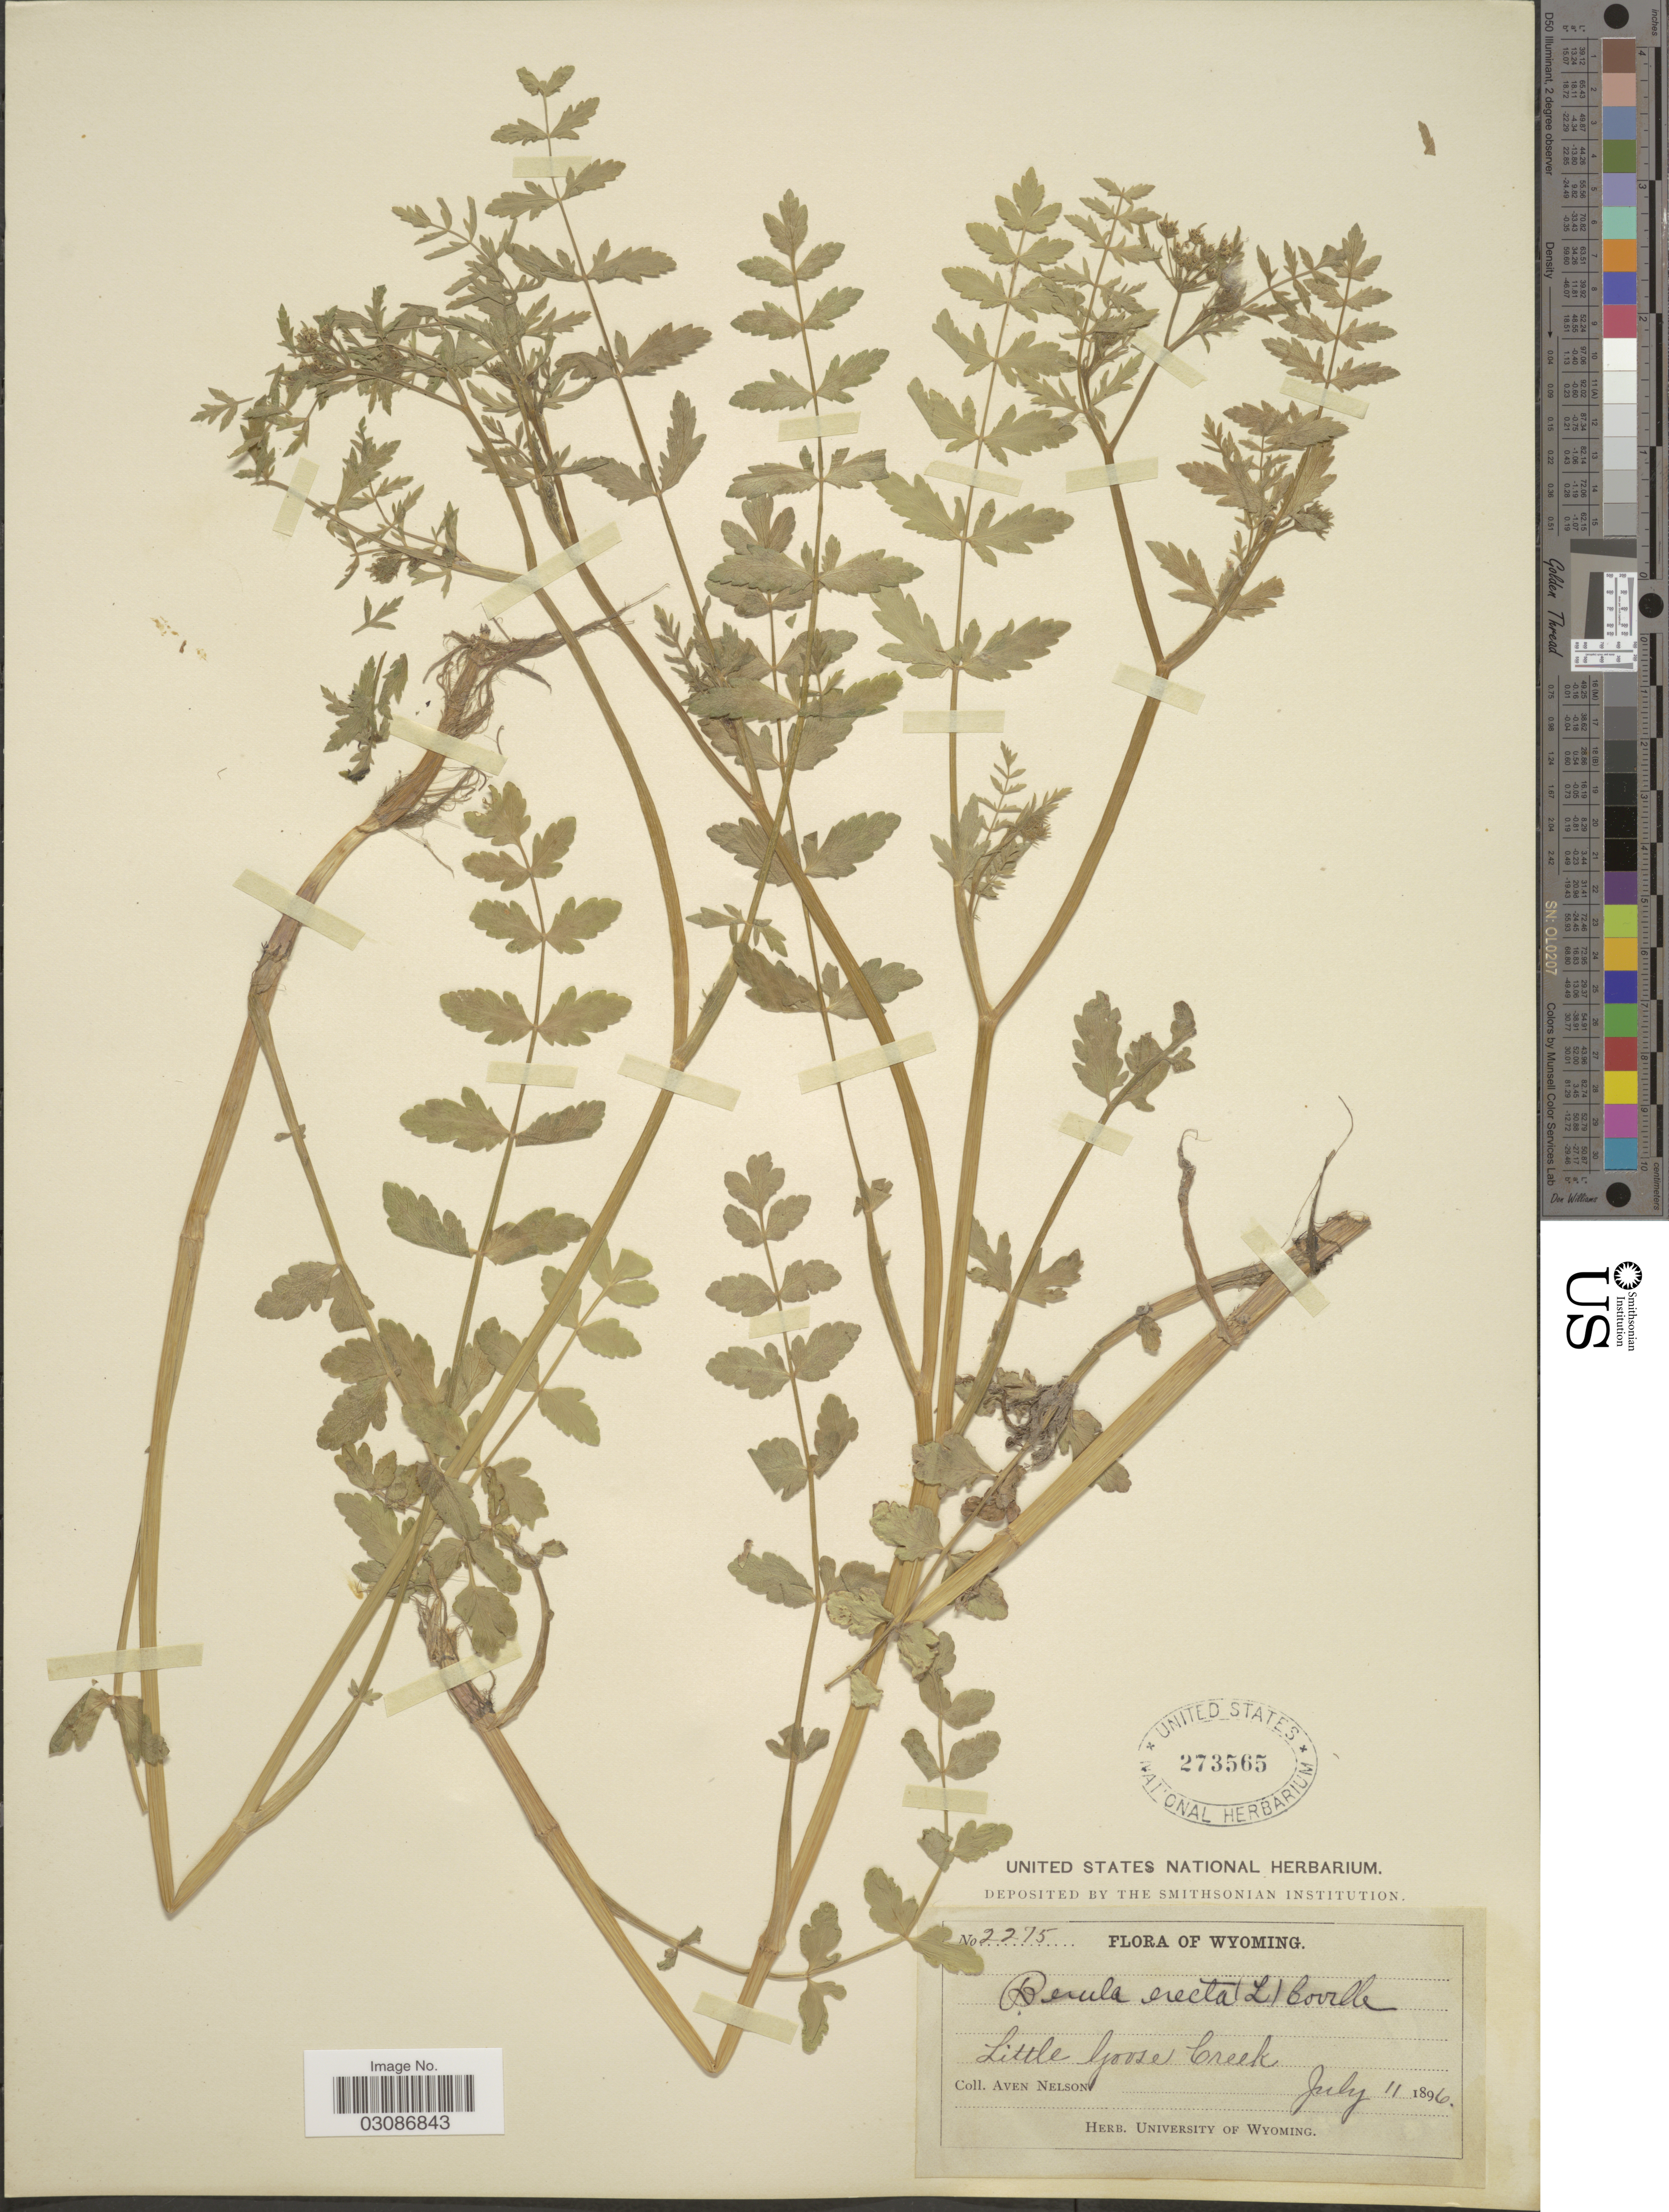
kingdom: Plantae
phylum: Tracheophyta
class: Magnoliopsida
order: Apiales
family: Apiaceae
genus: Berula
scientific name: Berula erecta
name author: (Huds.) Coville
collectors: A. Nelson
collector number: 2275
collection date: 1896-07-11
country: United States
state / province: Wyoming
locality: Little Goose Creek.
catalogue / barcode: US 273565